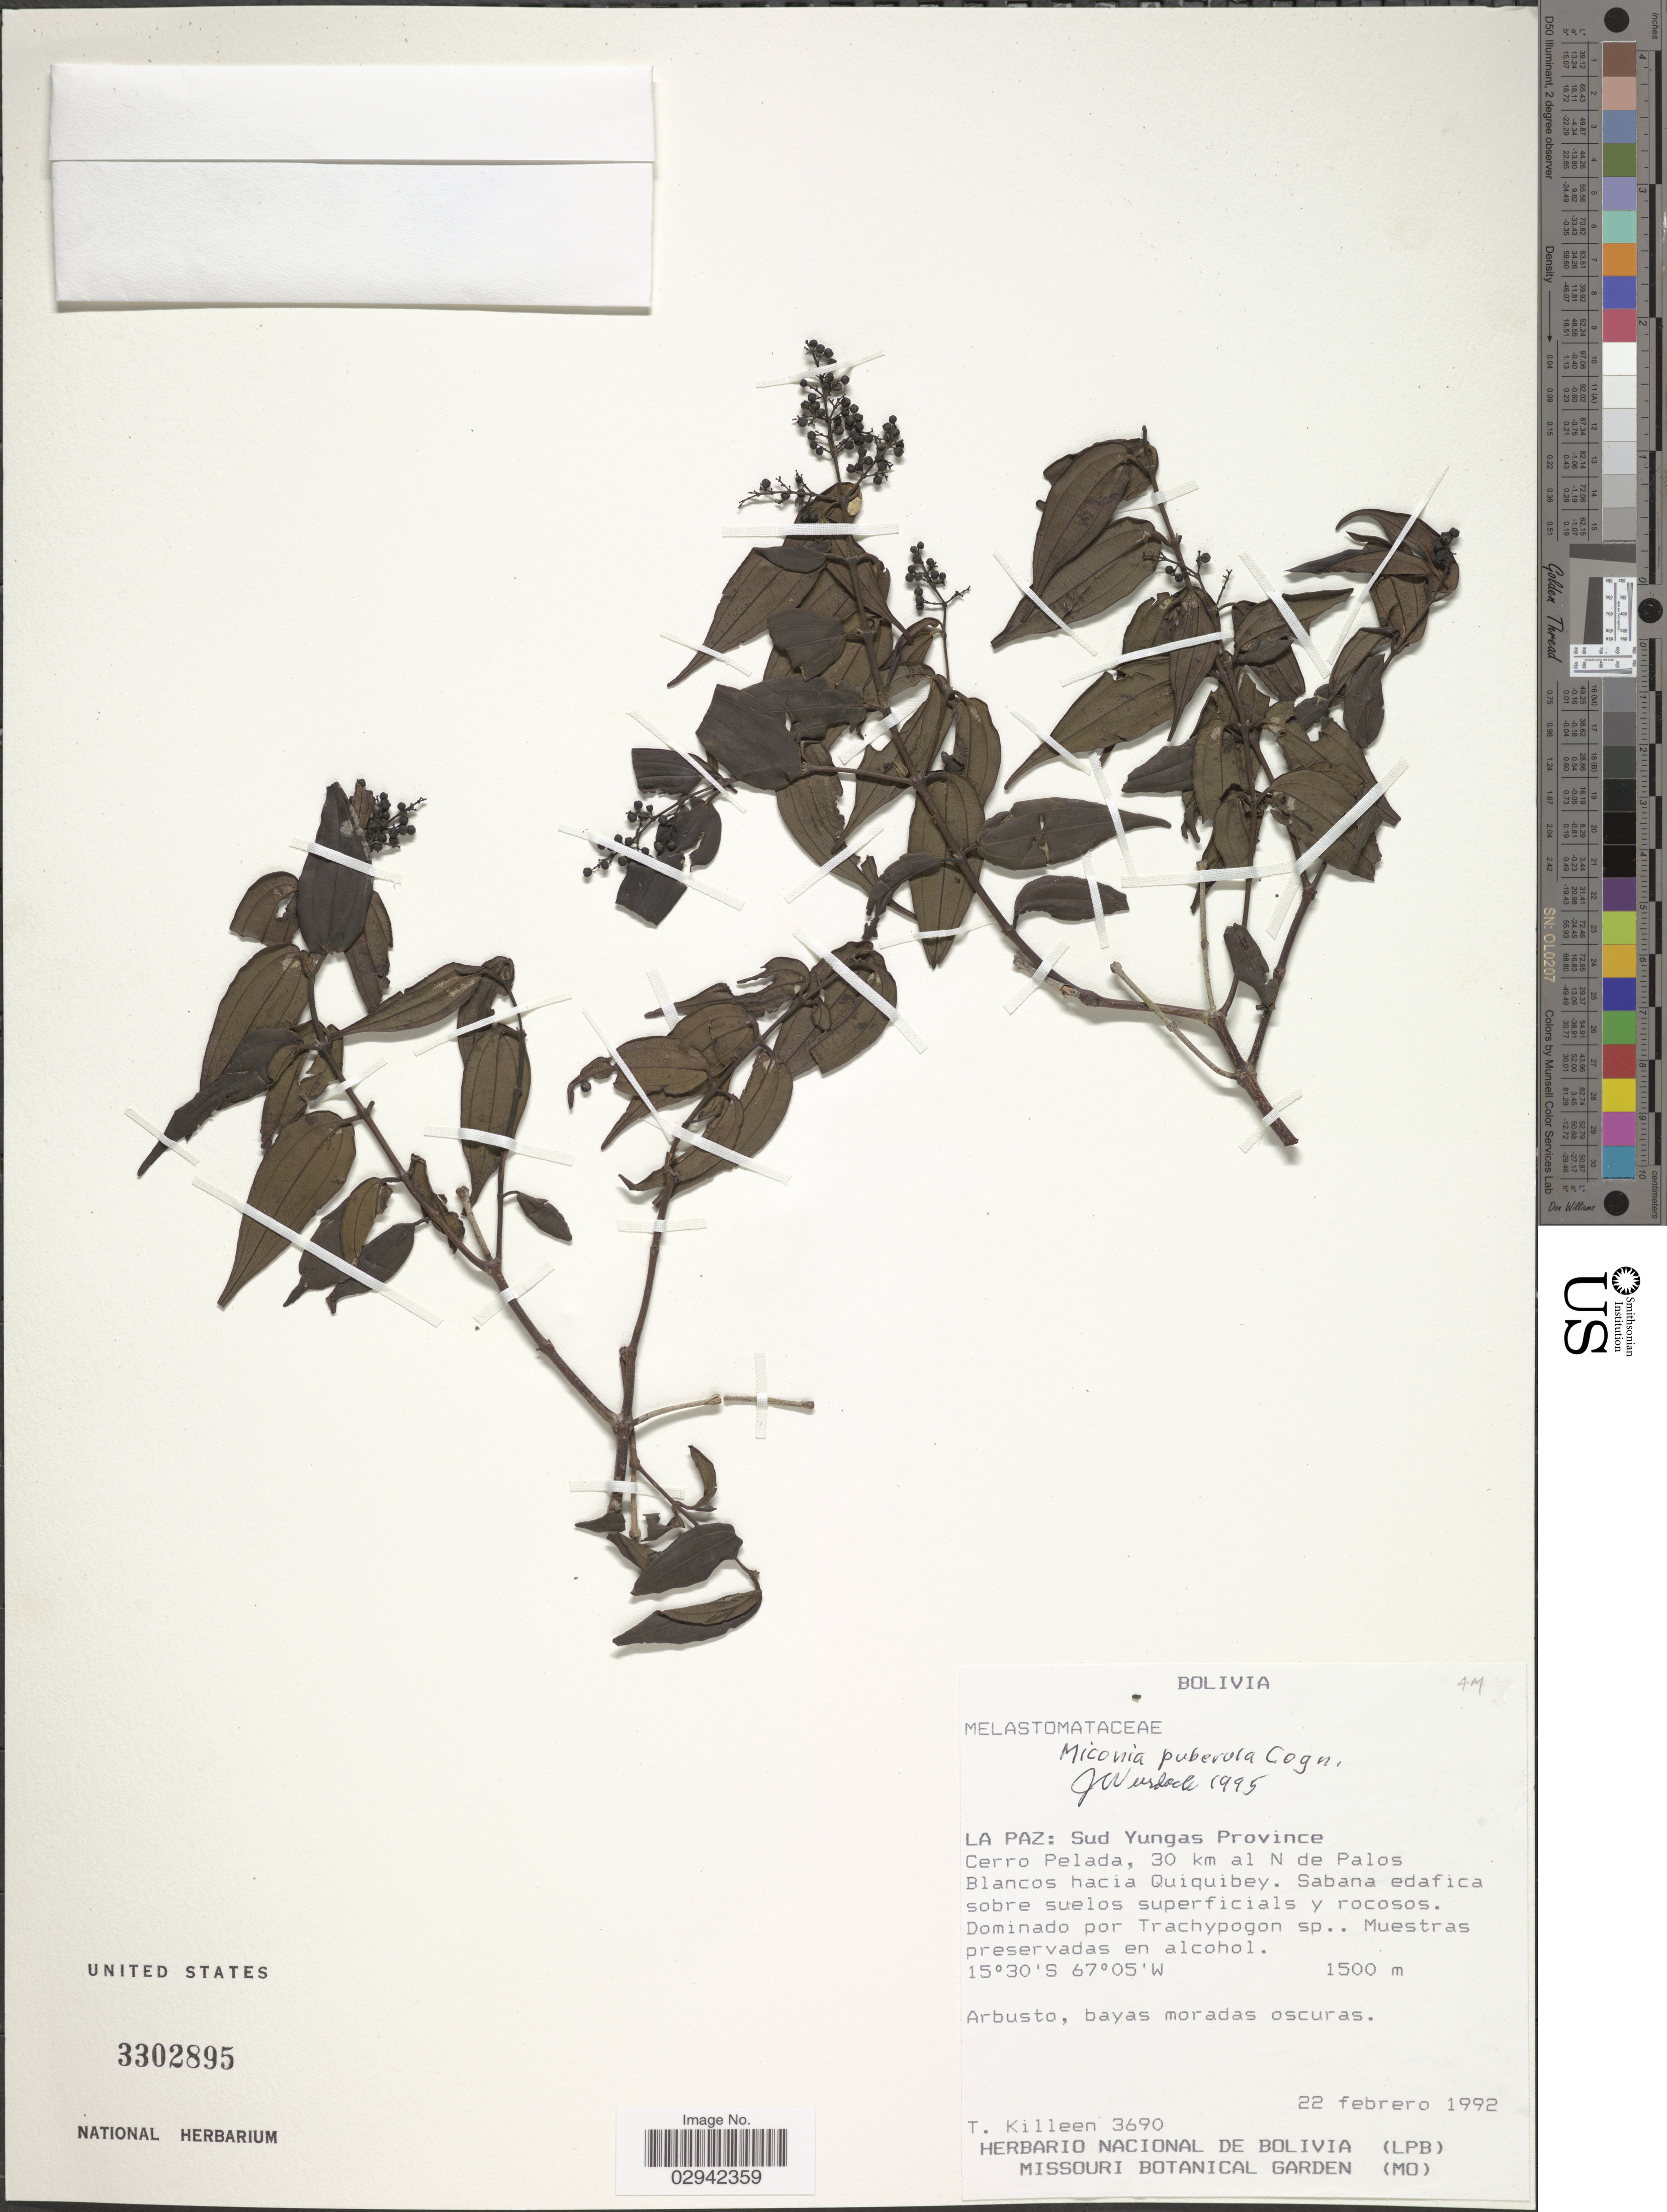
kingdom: Plantae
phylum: Tracheophyta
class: Magnoliopsida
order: Myrtales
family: Melastomataceae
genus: Miconia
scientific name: Miconia puberula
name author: Cogn.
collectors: T. J. Killeen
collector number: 3690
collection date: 1992-02-22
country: Bolivia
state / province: La Paz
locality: Sud Yungas Province, Cerro Pelada, 30 km al N de Palos Blancos hacia Quiquibey.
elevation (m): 1500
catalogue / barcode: US 3302895